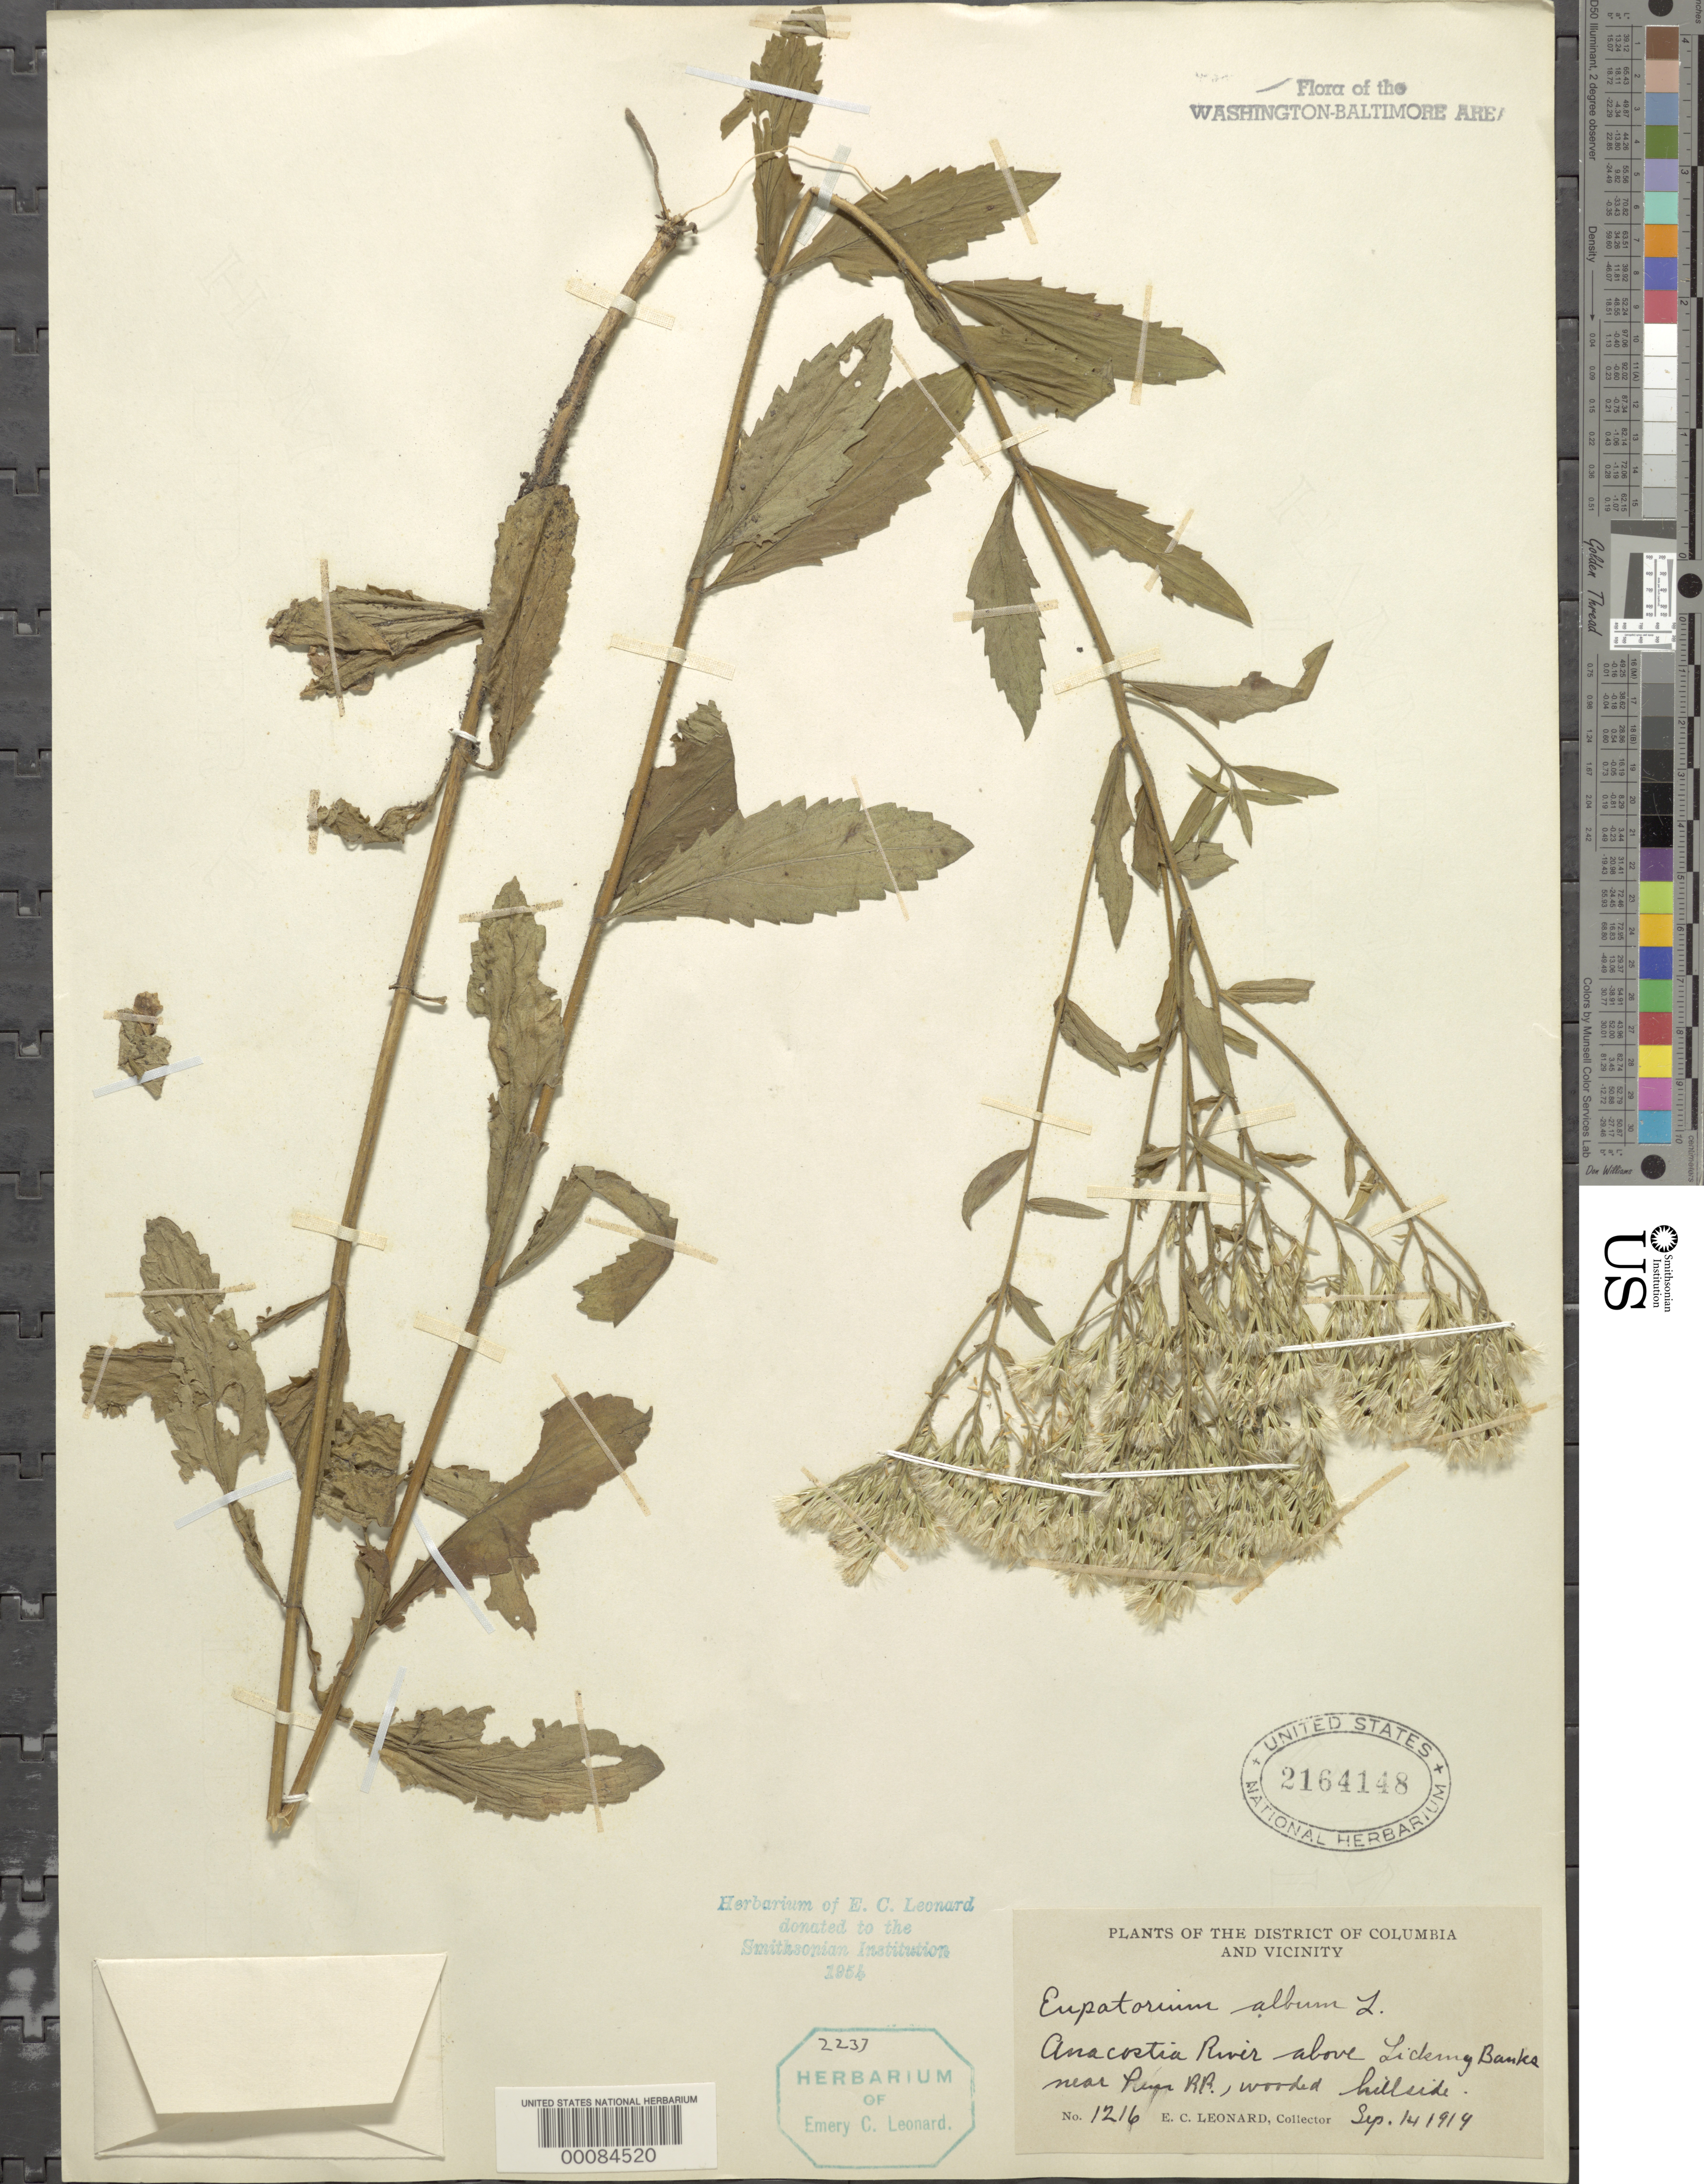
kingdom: Plantae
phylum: Tracheophyta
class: Magnoliopsida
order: Asterales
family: Asteraceae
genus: Eupatorium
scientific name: Eupatorium album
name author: L.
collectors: E. C. Leonard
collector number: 1216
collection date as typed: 14 Sep 1919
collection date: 1919-09-14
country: United States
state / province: District of Columbia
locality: Anacostia River above Licking Banks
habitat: Wooded hillside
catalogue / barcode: US 2164148